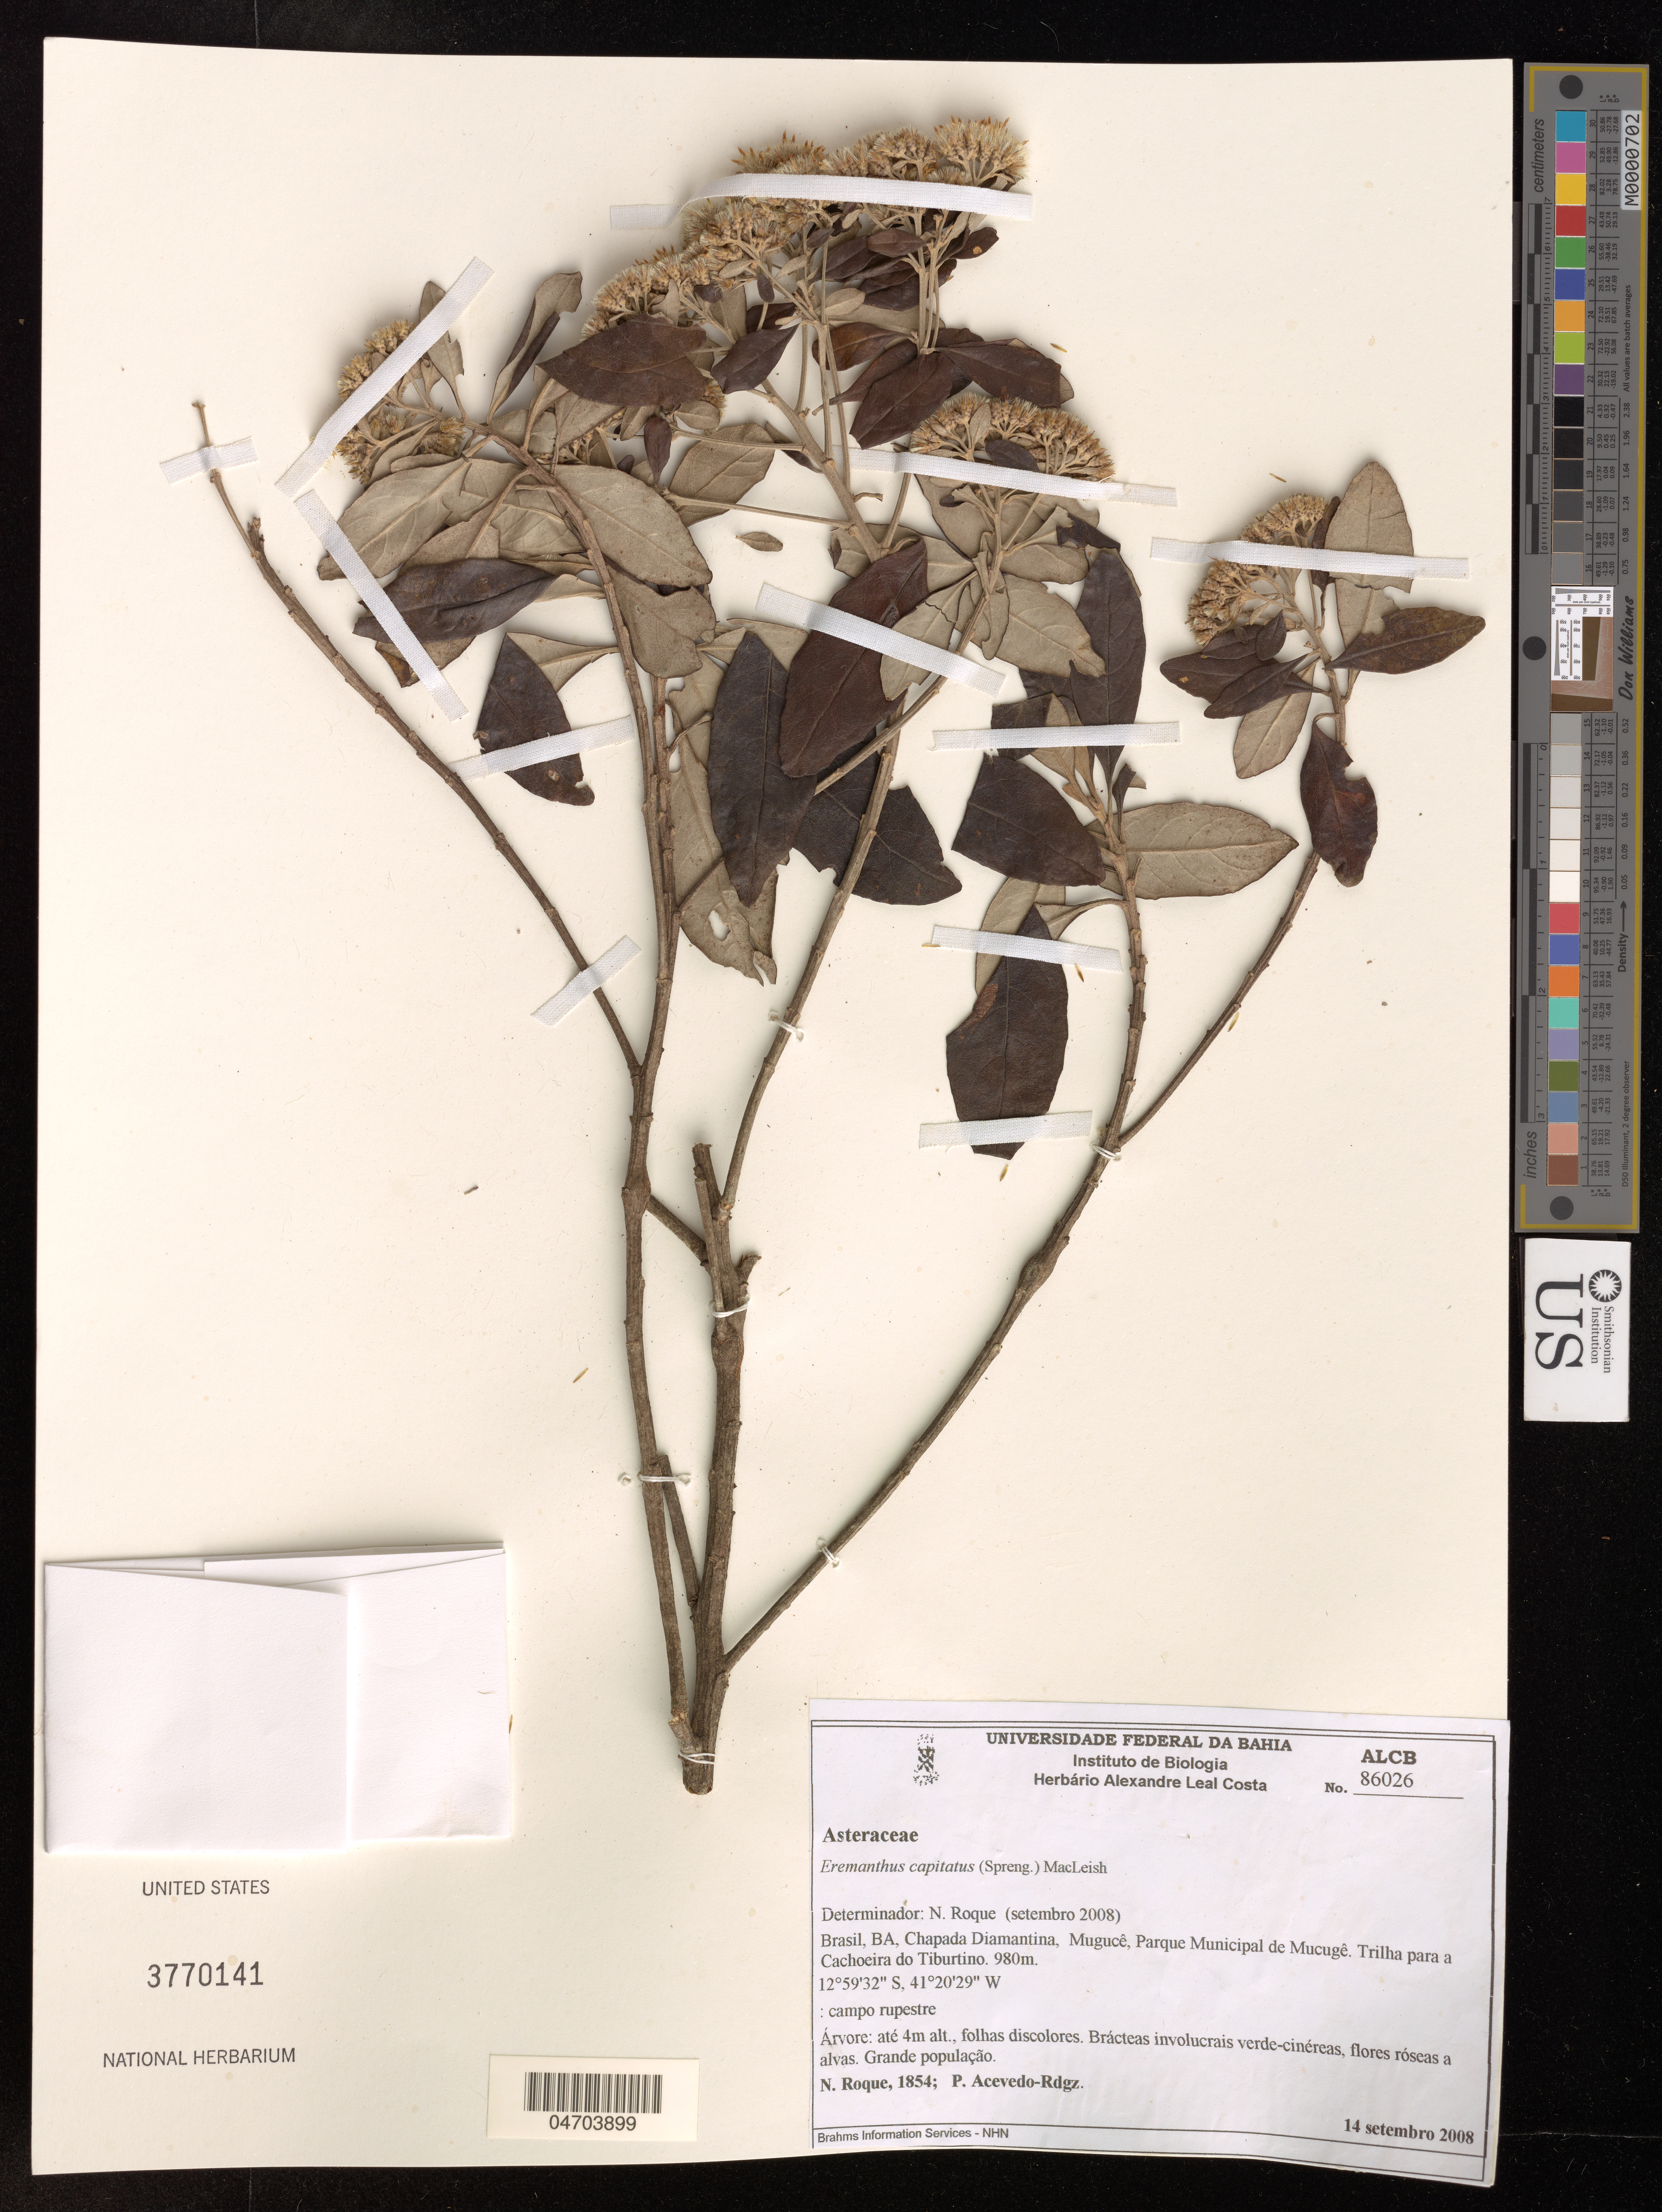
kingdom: Plantae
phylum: Tracheophyta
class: Magnoliopsida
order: Asterales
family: Asteraceae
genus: Eremanthus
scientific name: Eremanthus capitatus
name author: (Spreng.) MacLeish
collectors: N. Roque & P. Acevedo-Rodr.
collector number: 1854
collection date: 2008-09-14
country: Brazil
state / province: Bahia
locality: Chapada Diamantina, Muguce.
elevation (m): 980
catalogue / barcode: US 3770141